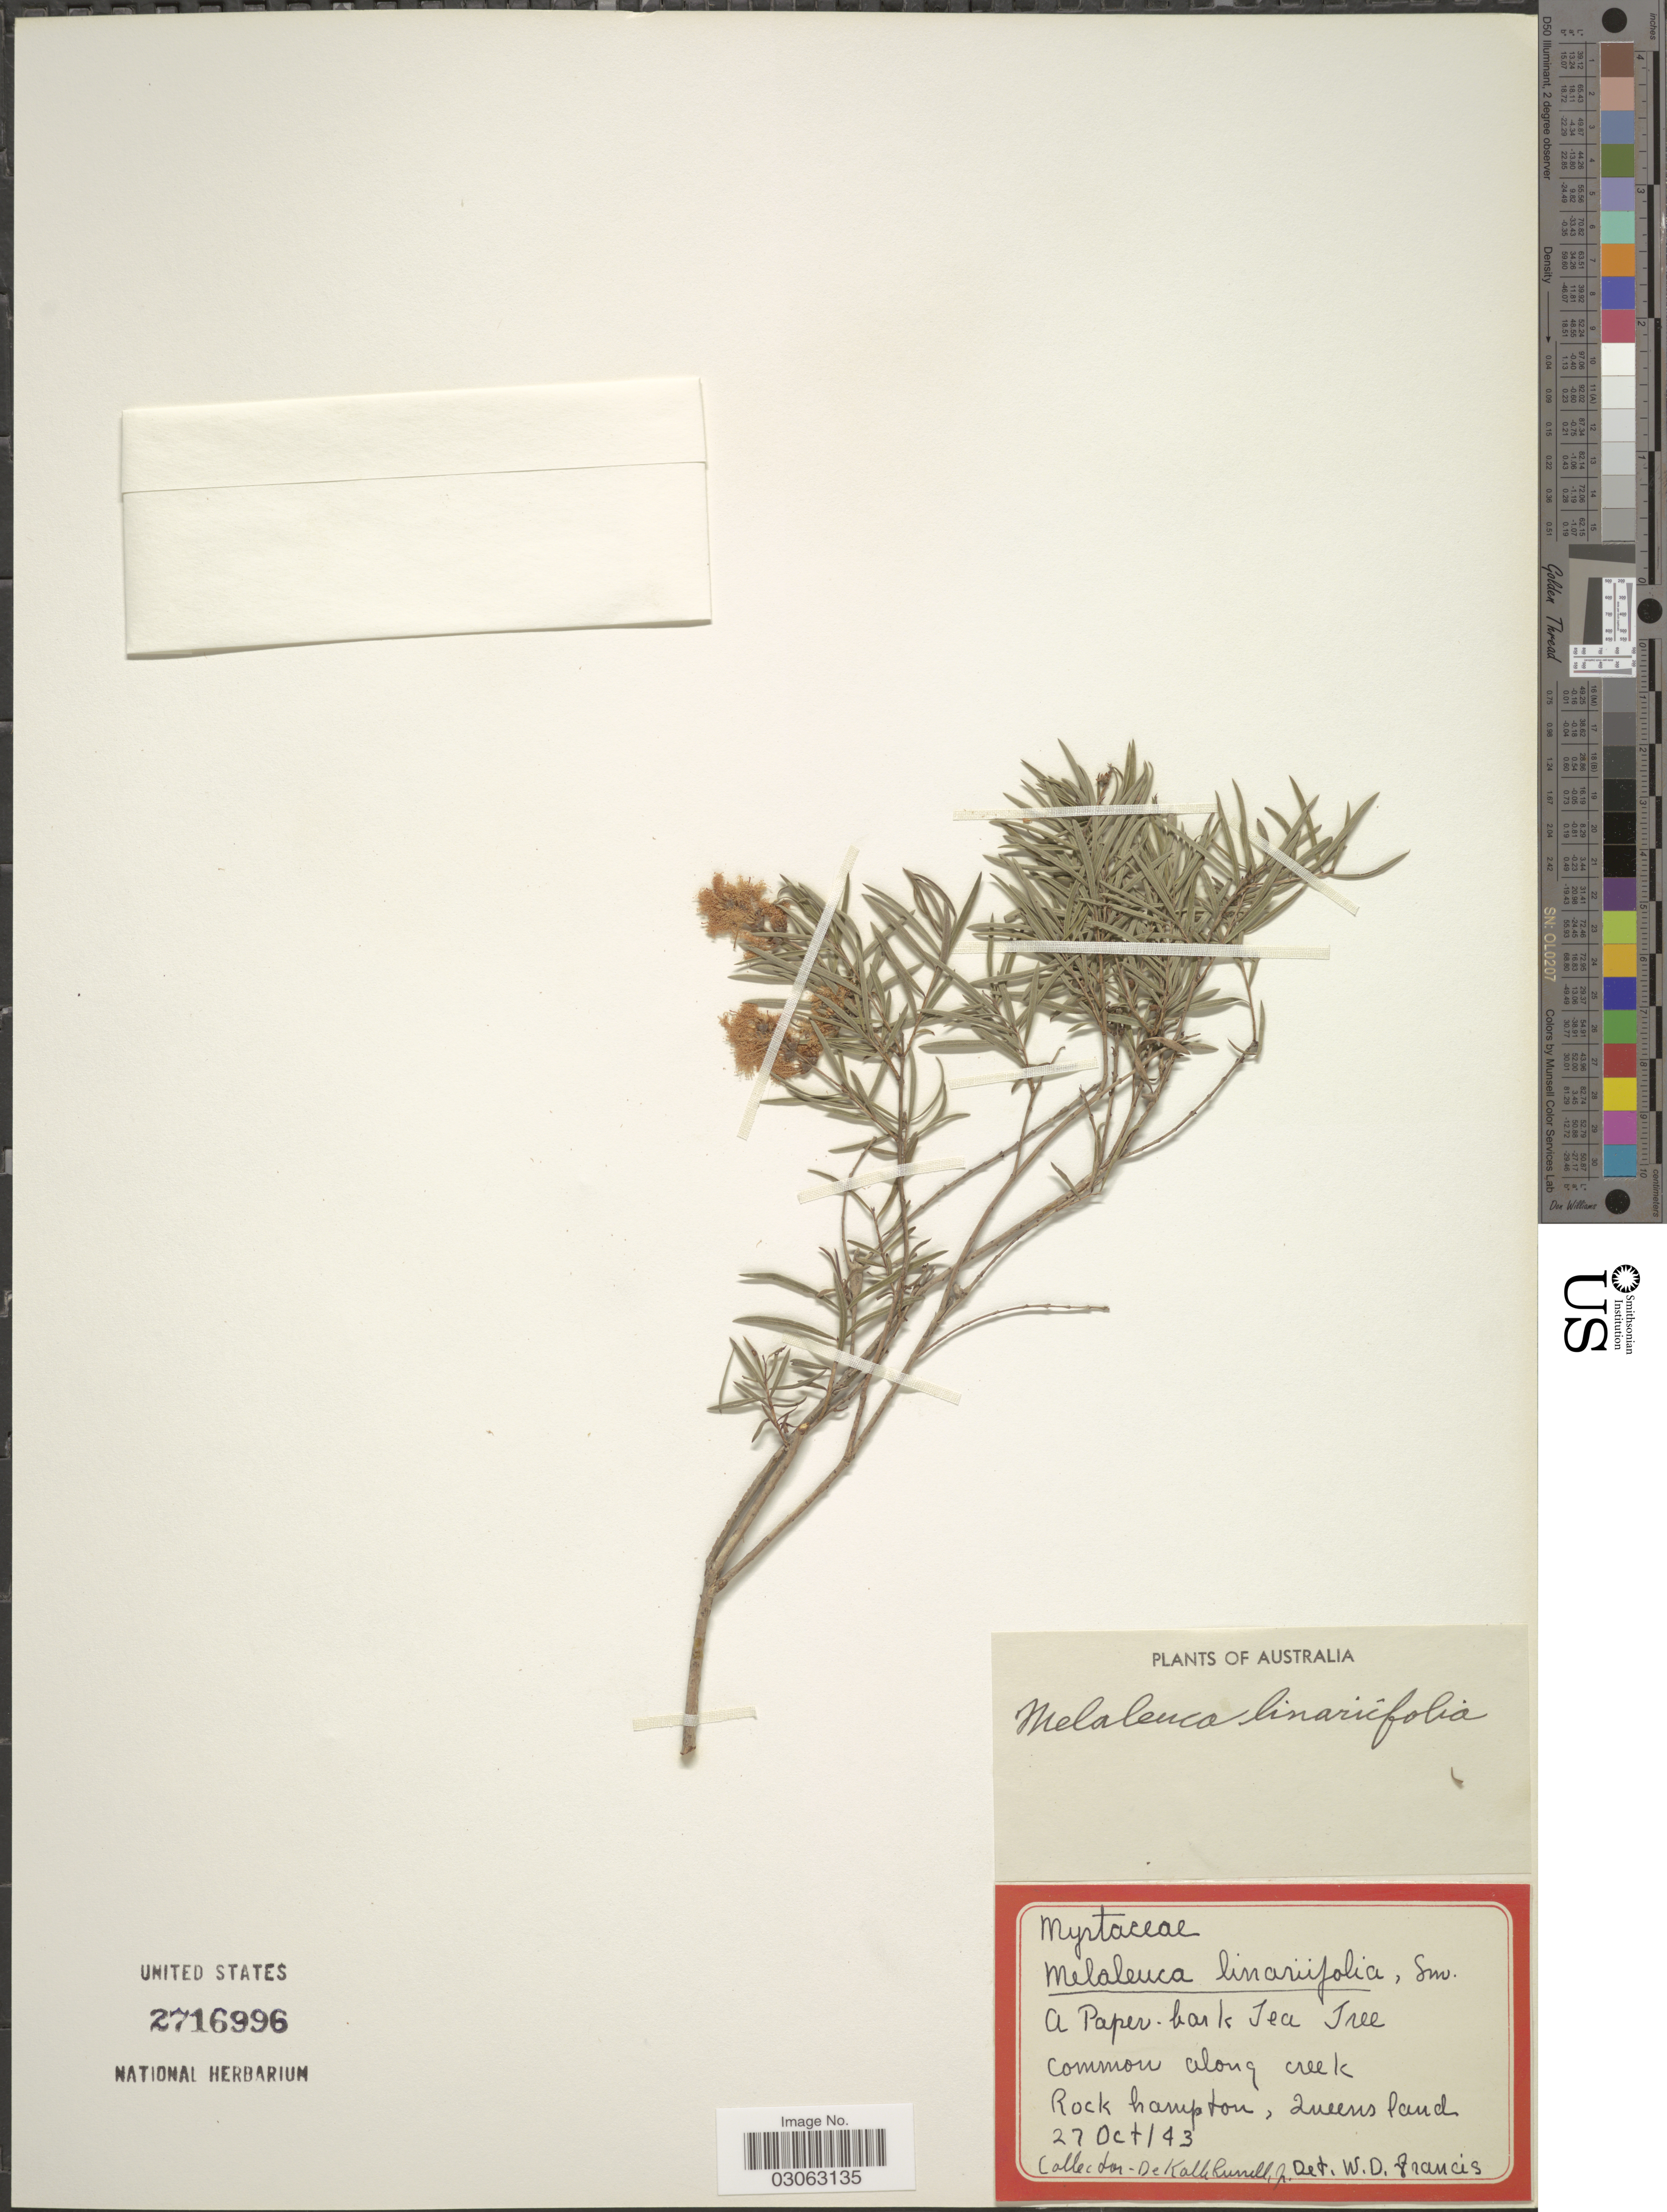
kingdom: Plantae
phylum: Tracheophyta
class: Magnoliopsida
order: Myrtales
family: Myrtaceae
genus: Melaleuca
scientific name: Melaleuca linariifolia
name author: Sm.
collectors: D. K. Russell Jr.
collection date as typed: Transcribed d/m/y: 27/10/43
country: Australia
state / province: Queensland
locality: Rockhampton.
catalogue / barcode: US 2716996